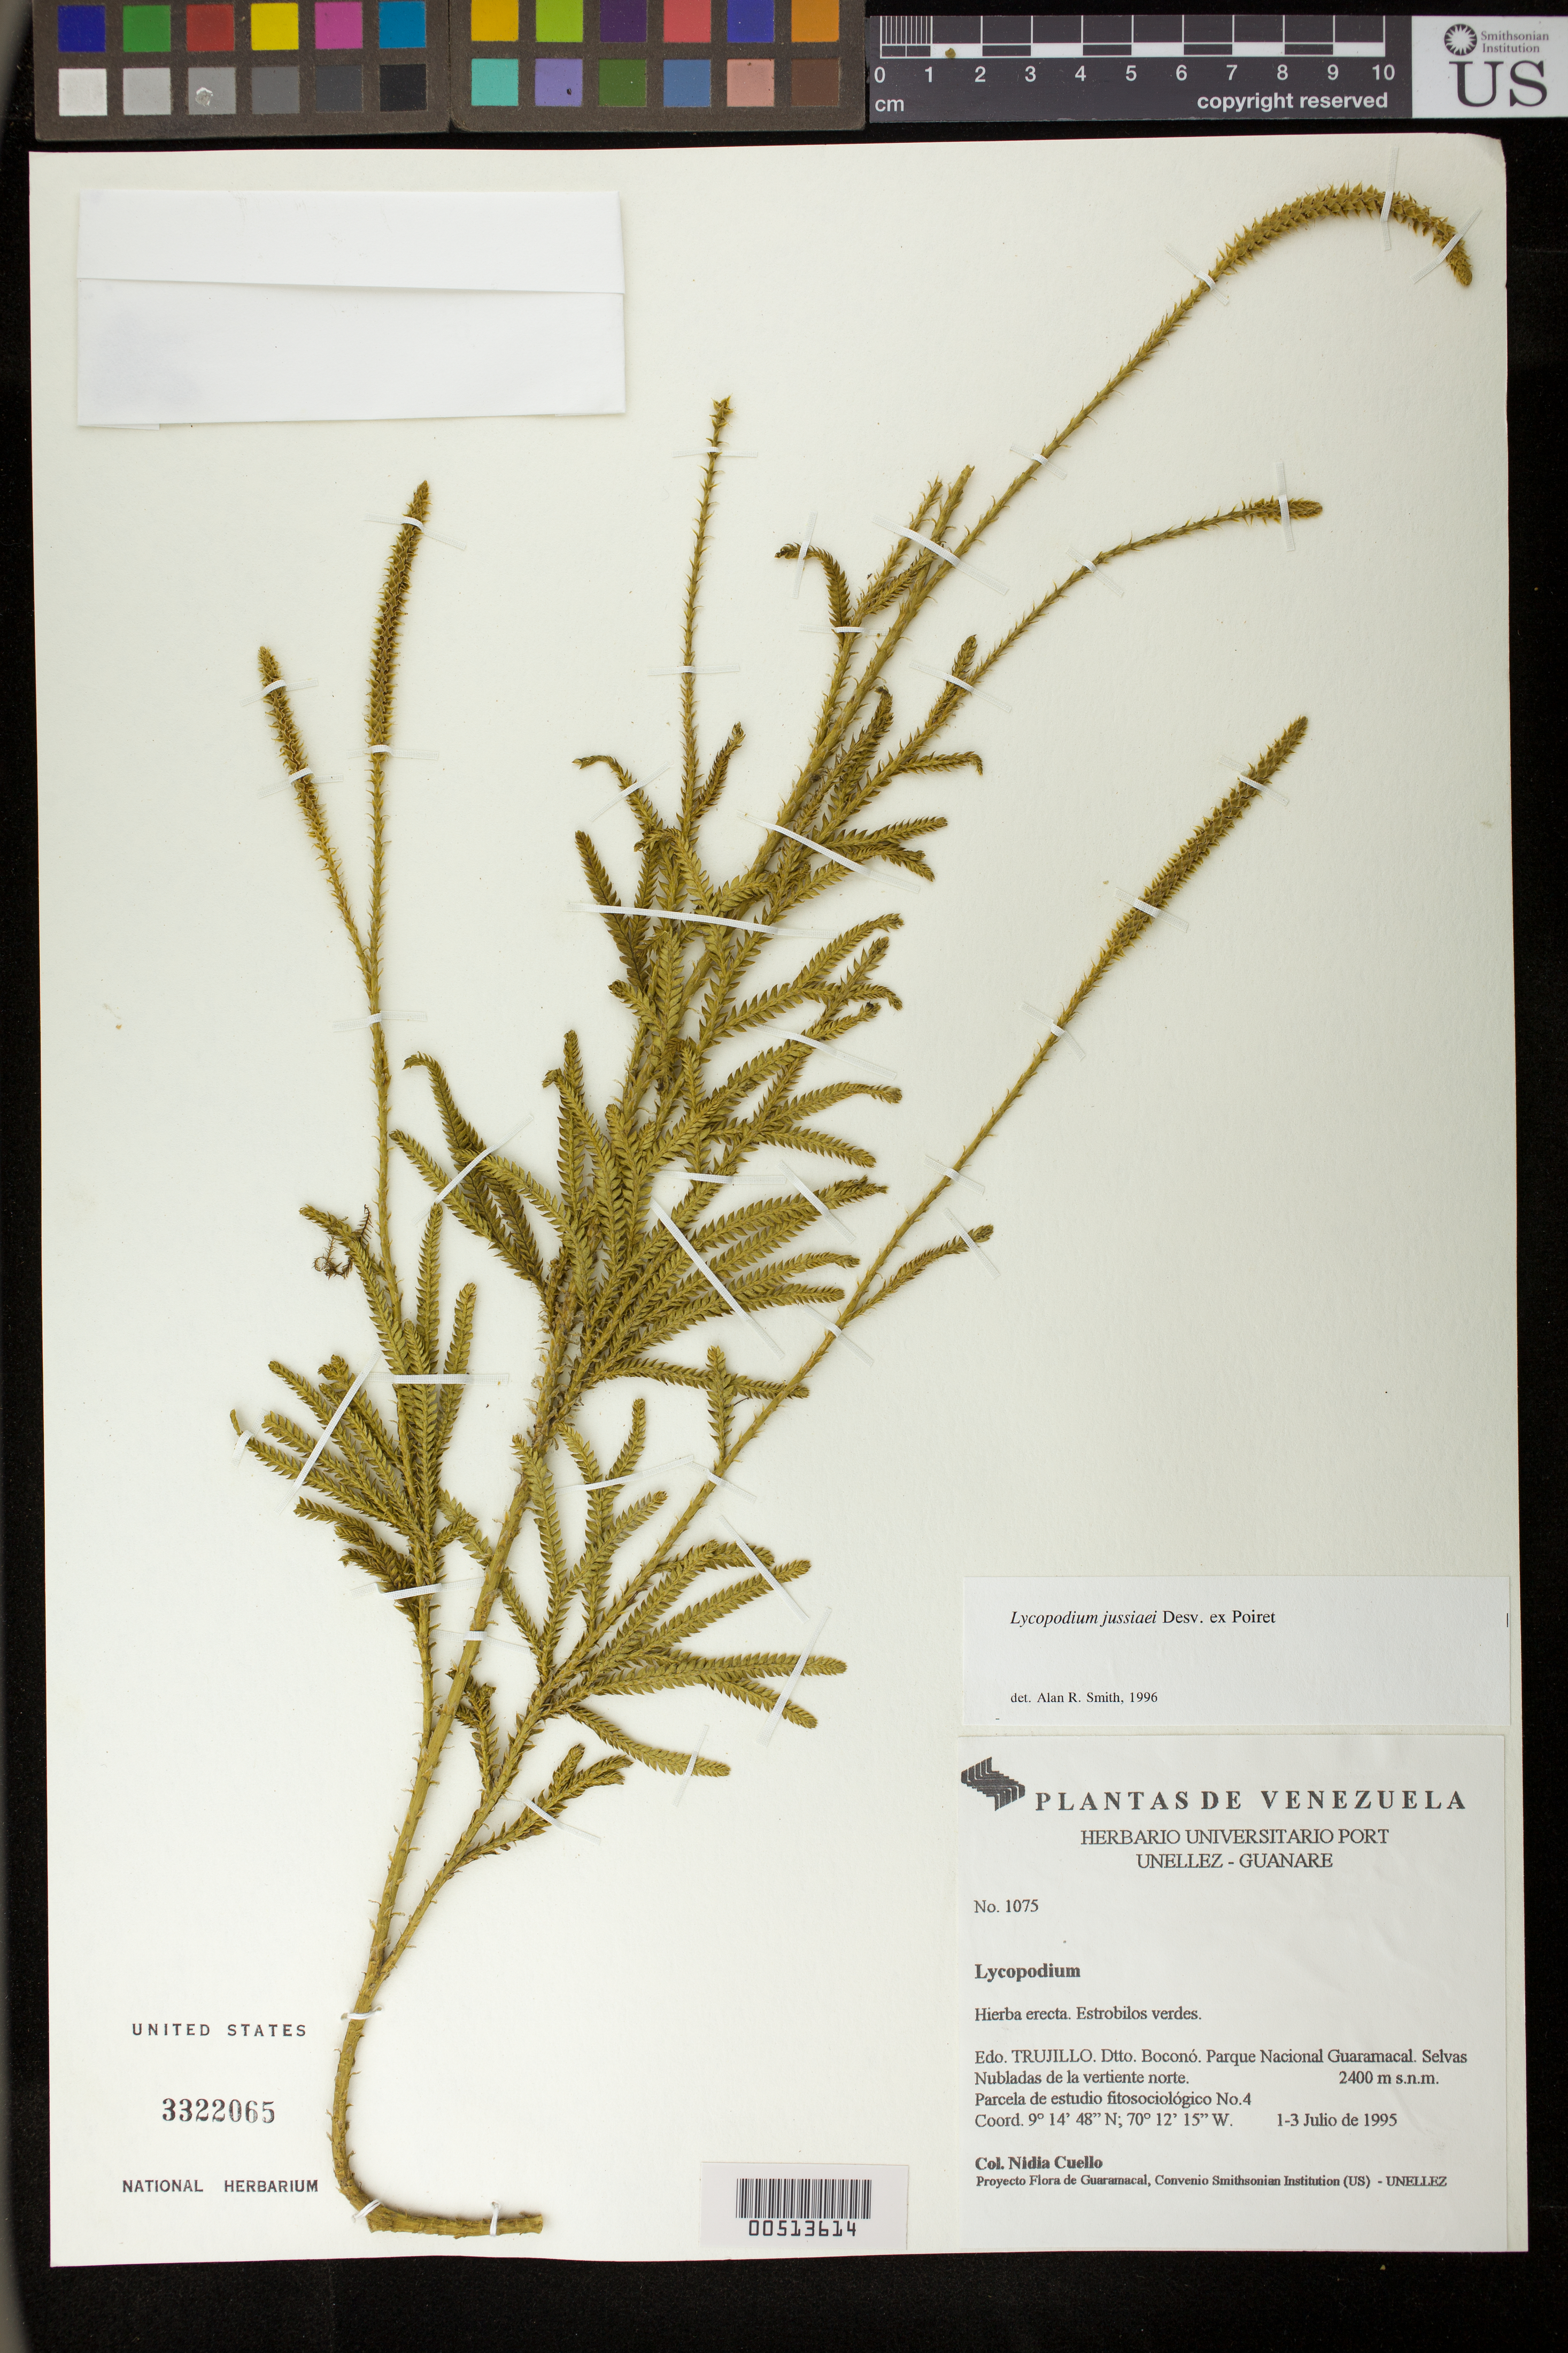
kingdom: Plantae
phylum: Tracheophyta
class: Lycopodiopsida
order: Lycopodiales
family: Lycopodiaceae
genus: Diphasium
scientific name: Diphasium jussiaei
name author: (Desv.) C. Presl ex Rothm.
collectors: N. L. Cuello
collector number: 1075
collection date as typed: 01 Jul 1995 to 03 Jul 1995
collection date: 1995-07-01/1995-07-03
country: Venezuela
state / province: Trujillo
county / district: Boconó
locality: Parque Nacional Guaramacal. Vertiente N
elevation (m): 2400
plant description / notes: PORT, UC, US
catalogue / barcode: US 3322065